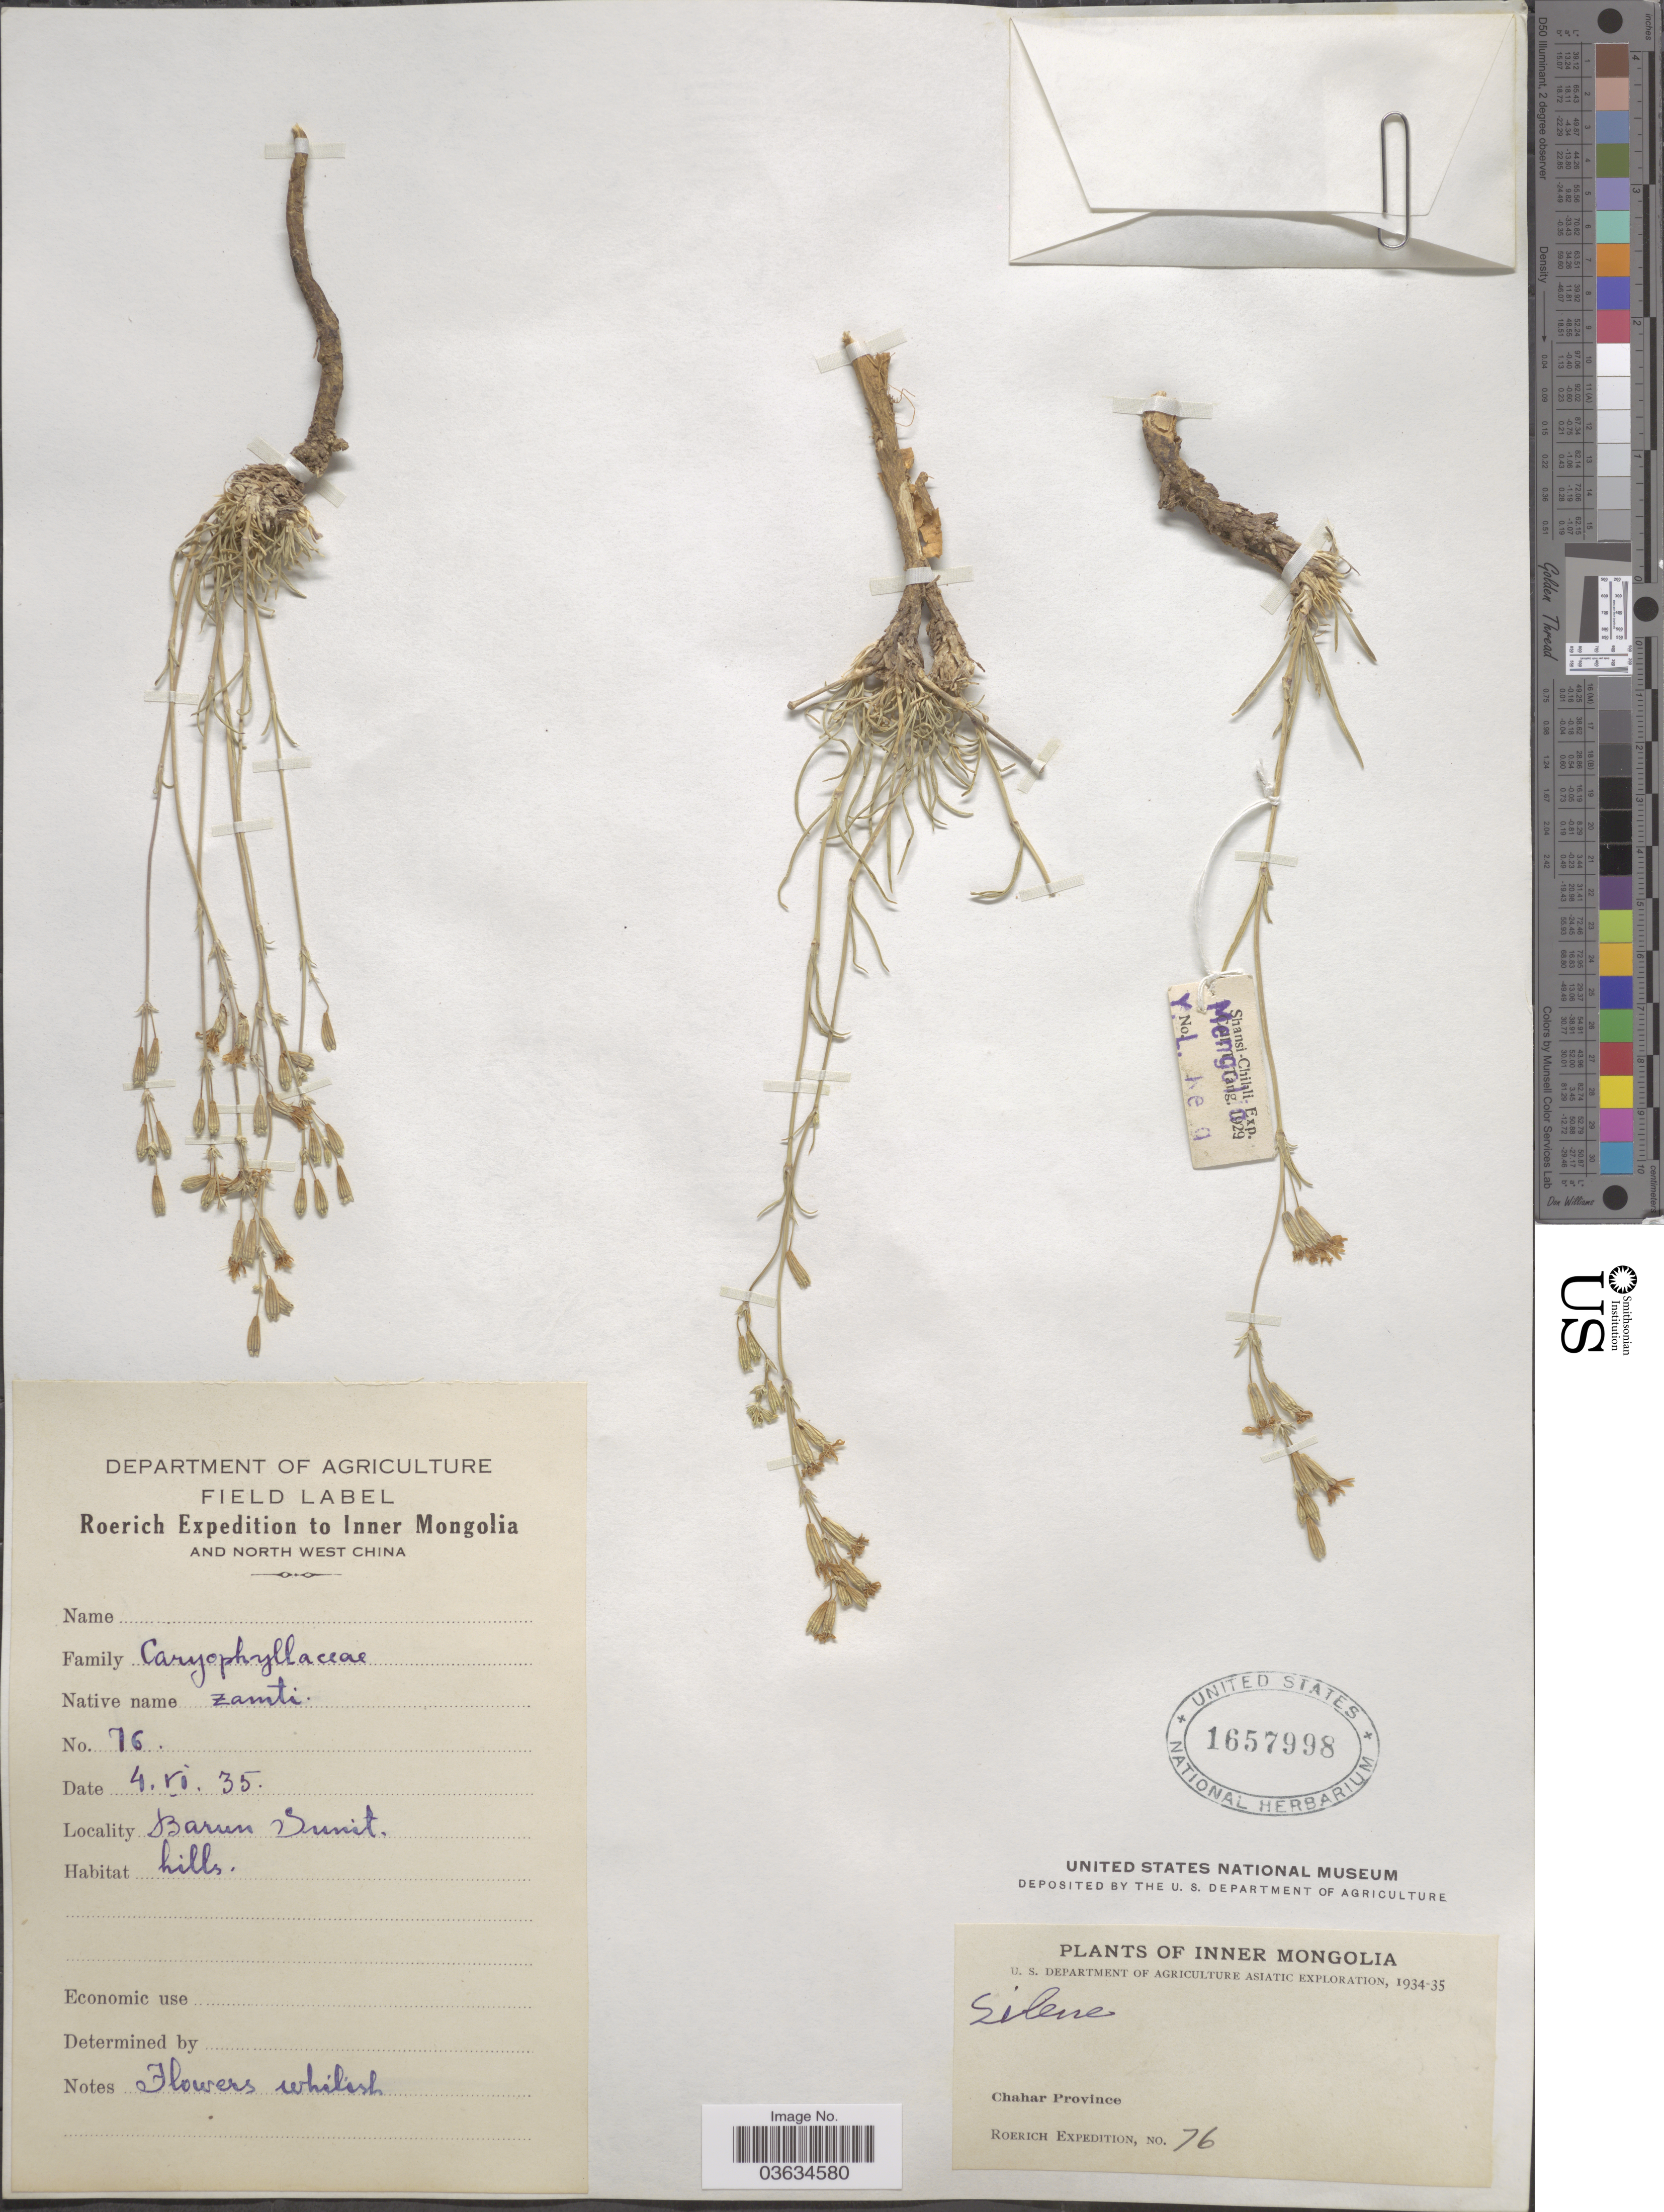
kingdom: Plantae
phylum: Tracheophyta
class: Magnoliopsida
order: Caryophyllales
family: Caryophyllaceae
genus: Silene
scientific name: Silene sp.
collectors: Roerich Expedition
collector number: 76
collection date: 1935-06-04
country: China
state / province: Nei Monggol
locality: Inner Mongolia. North West China. Barun Summit. Chahar Province.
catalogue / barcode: US 1657998